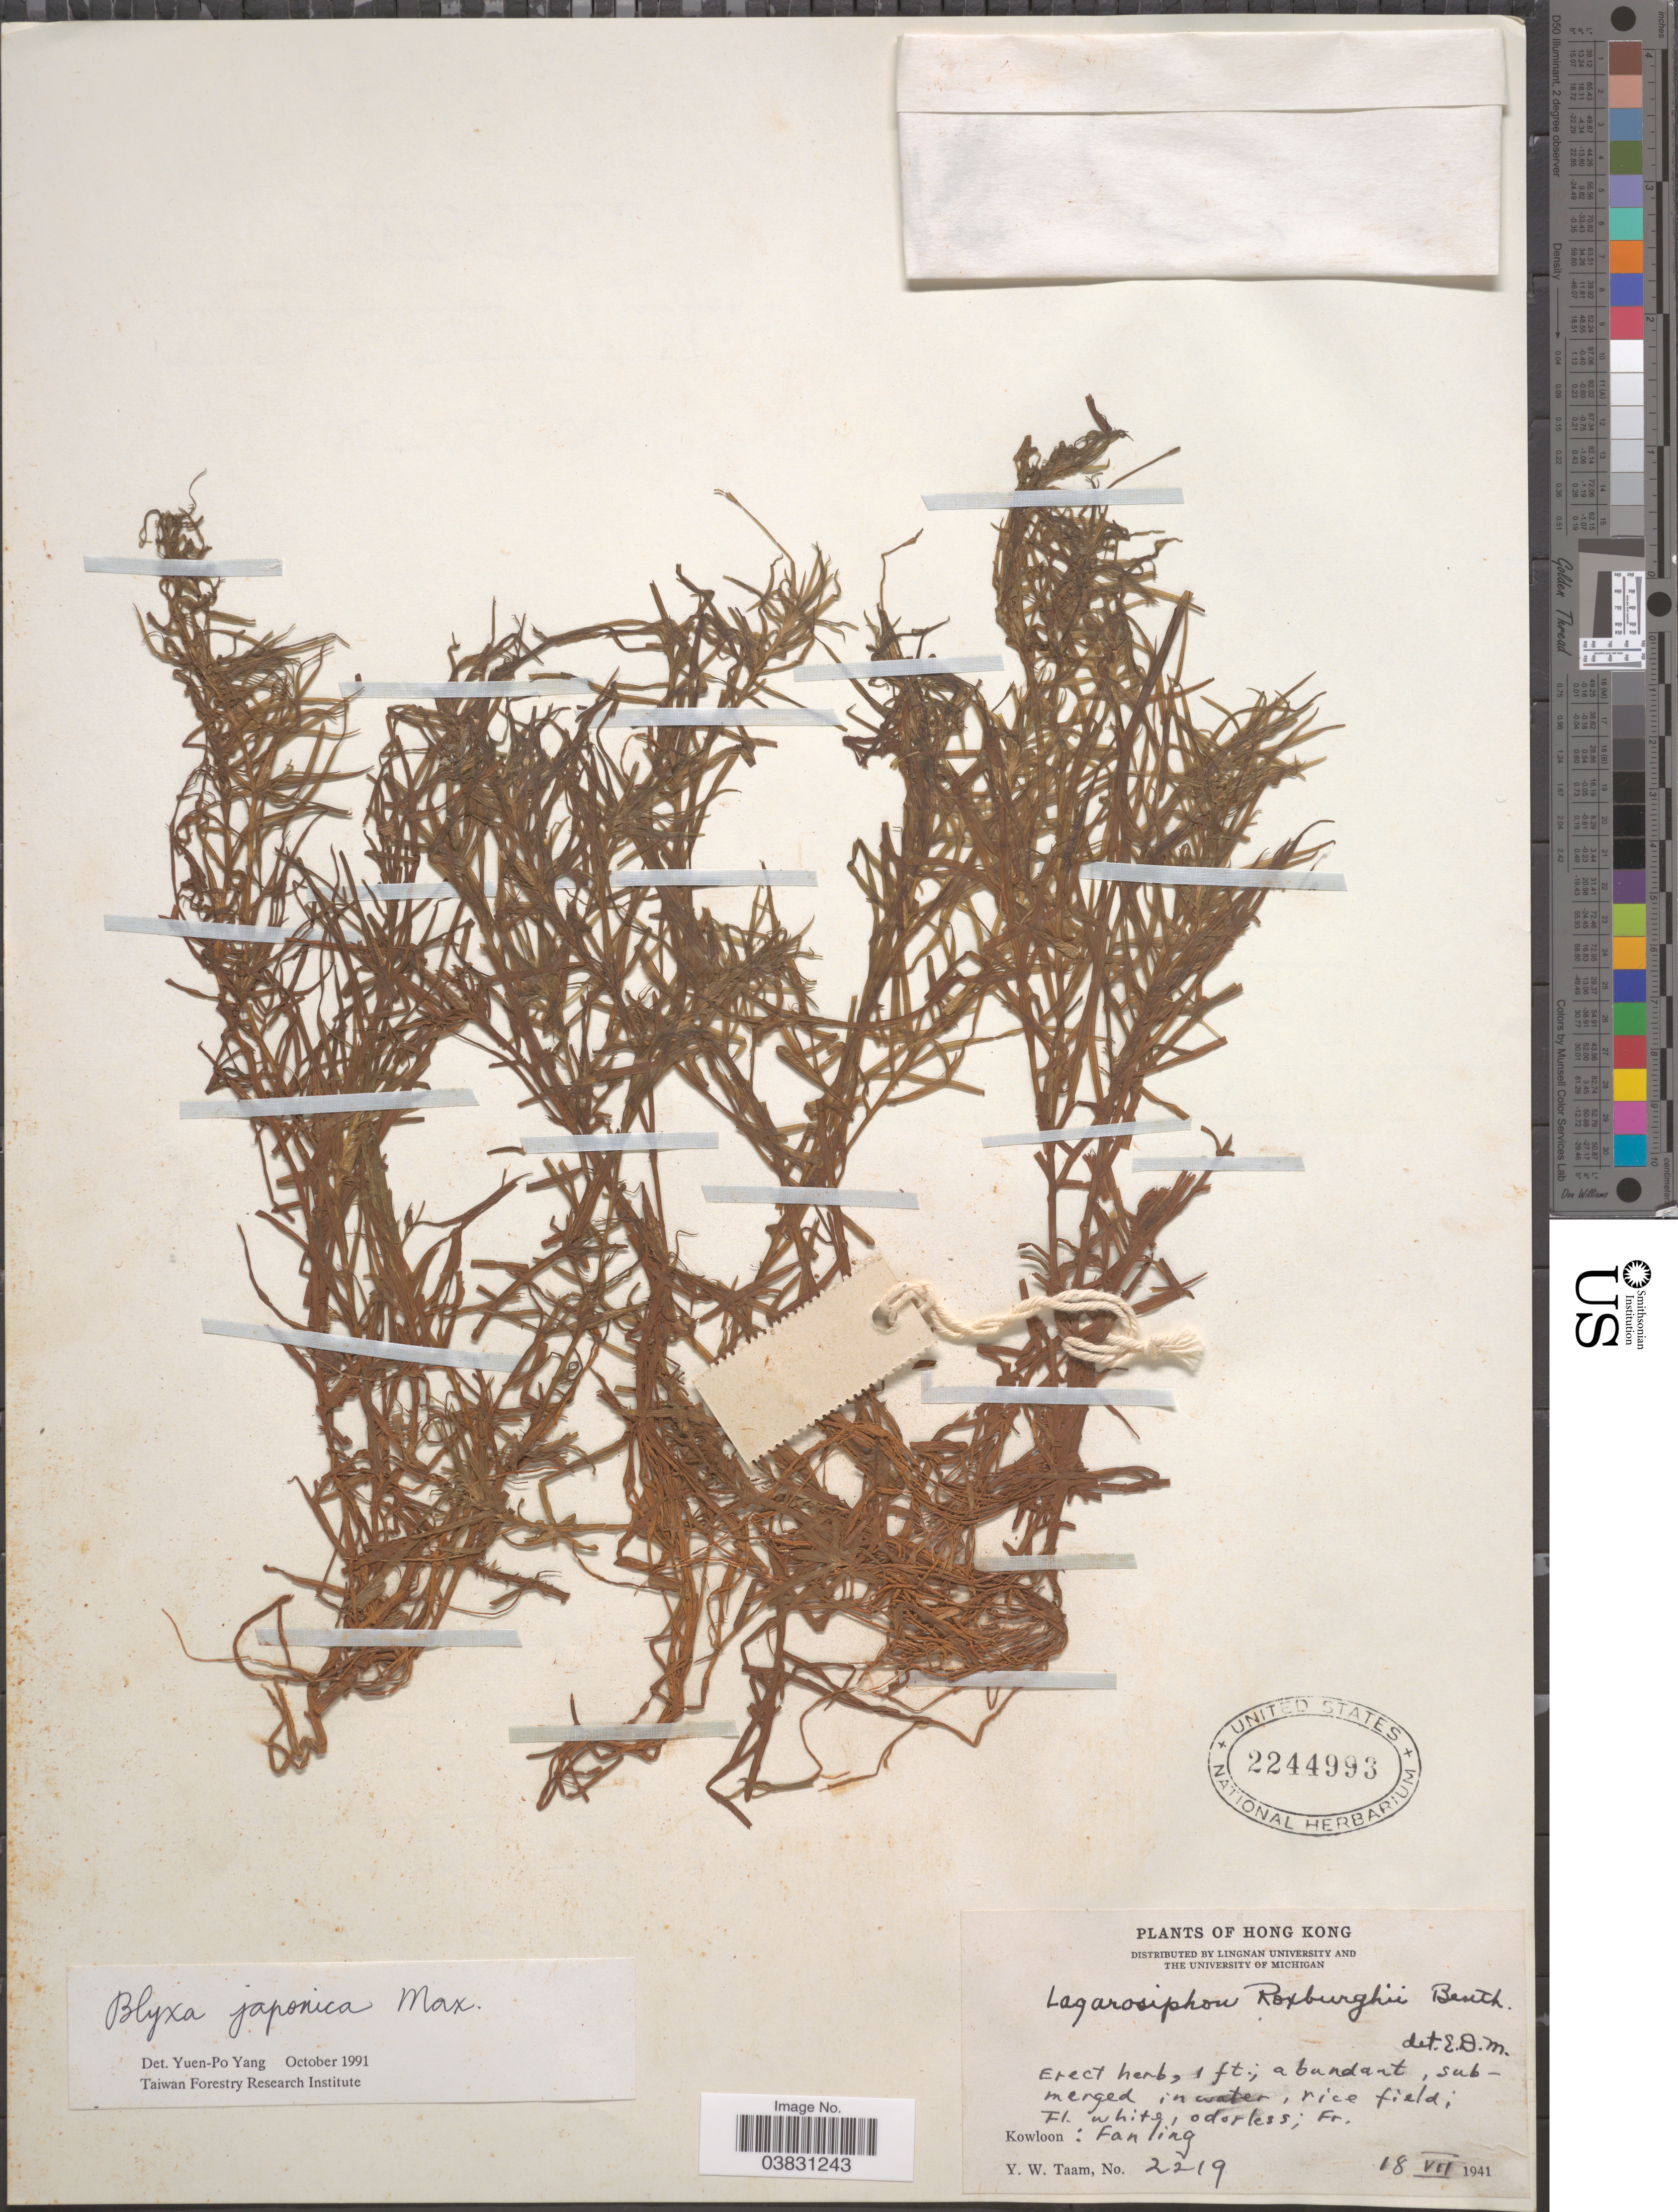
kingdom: Plantae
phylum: Tracheophyta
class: Liliopsida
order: Alismatales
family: Hydrocharitaceae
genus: Blyxa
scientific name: Blyxa japonica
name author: Maxim. et al.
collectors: Y. W. Taam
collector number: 2219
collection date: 1941-07-18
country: China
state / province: Hong Kong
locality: Kowloon: Fanling.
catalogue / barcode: US 2244993